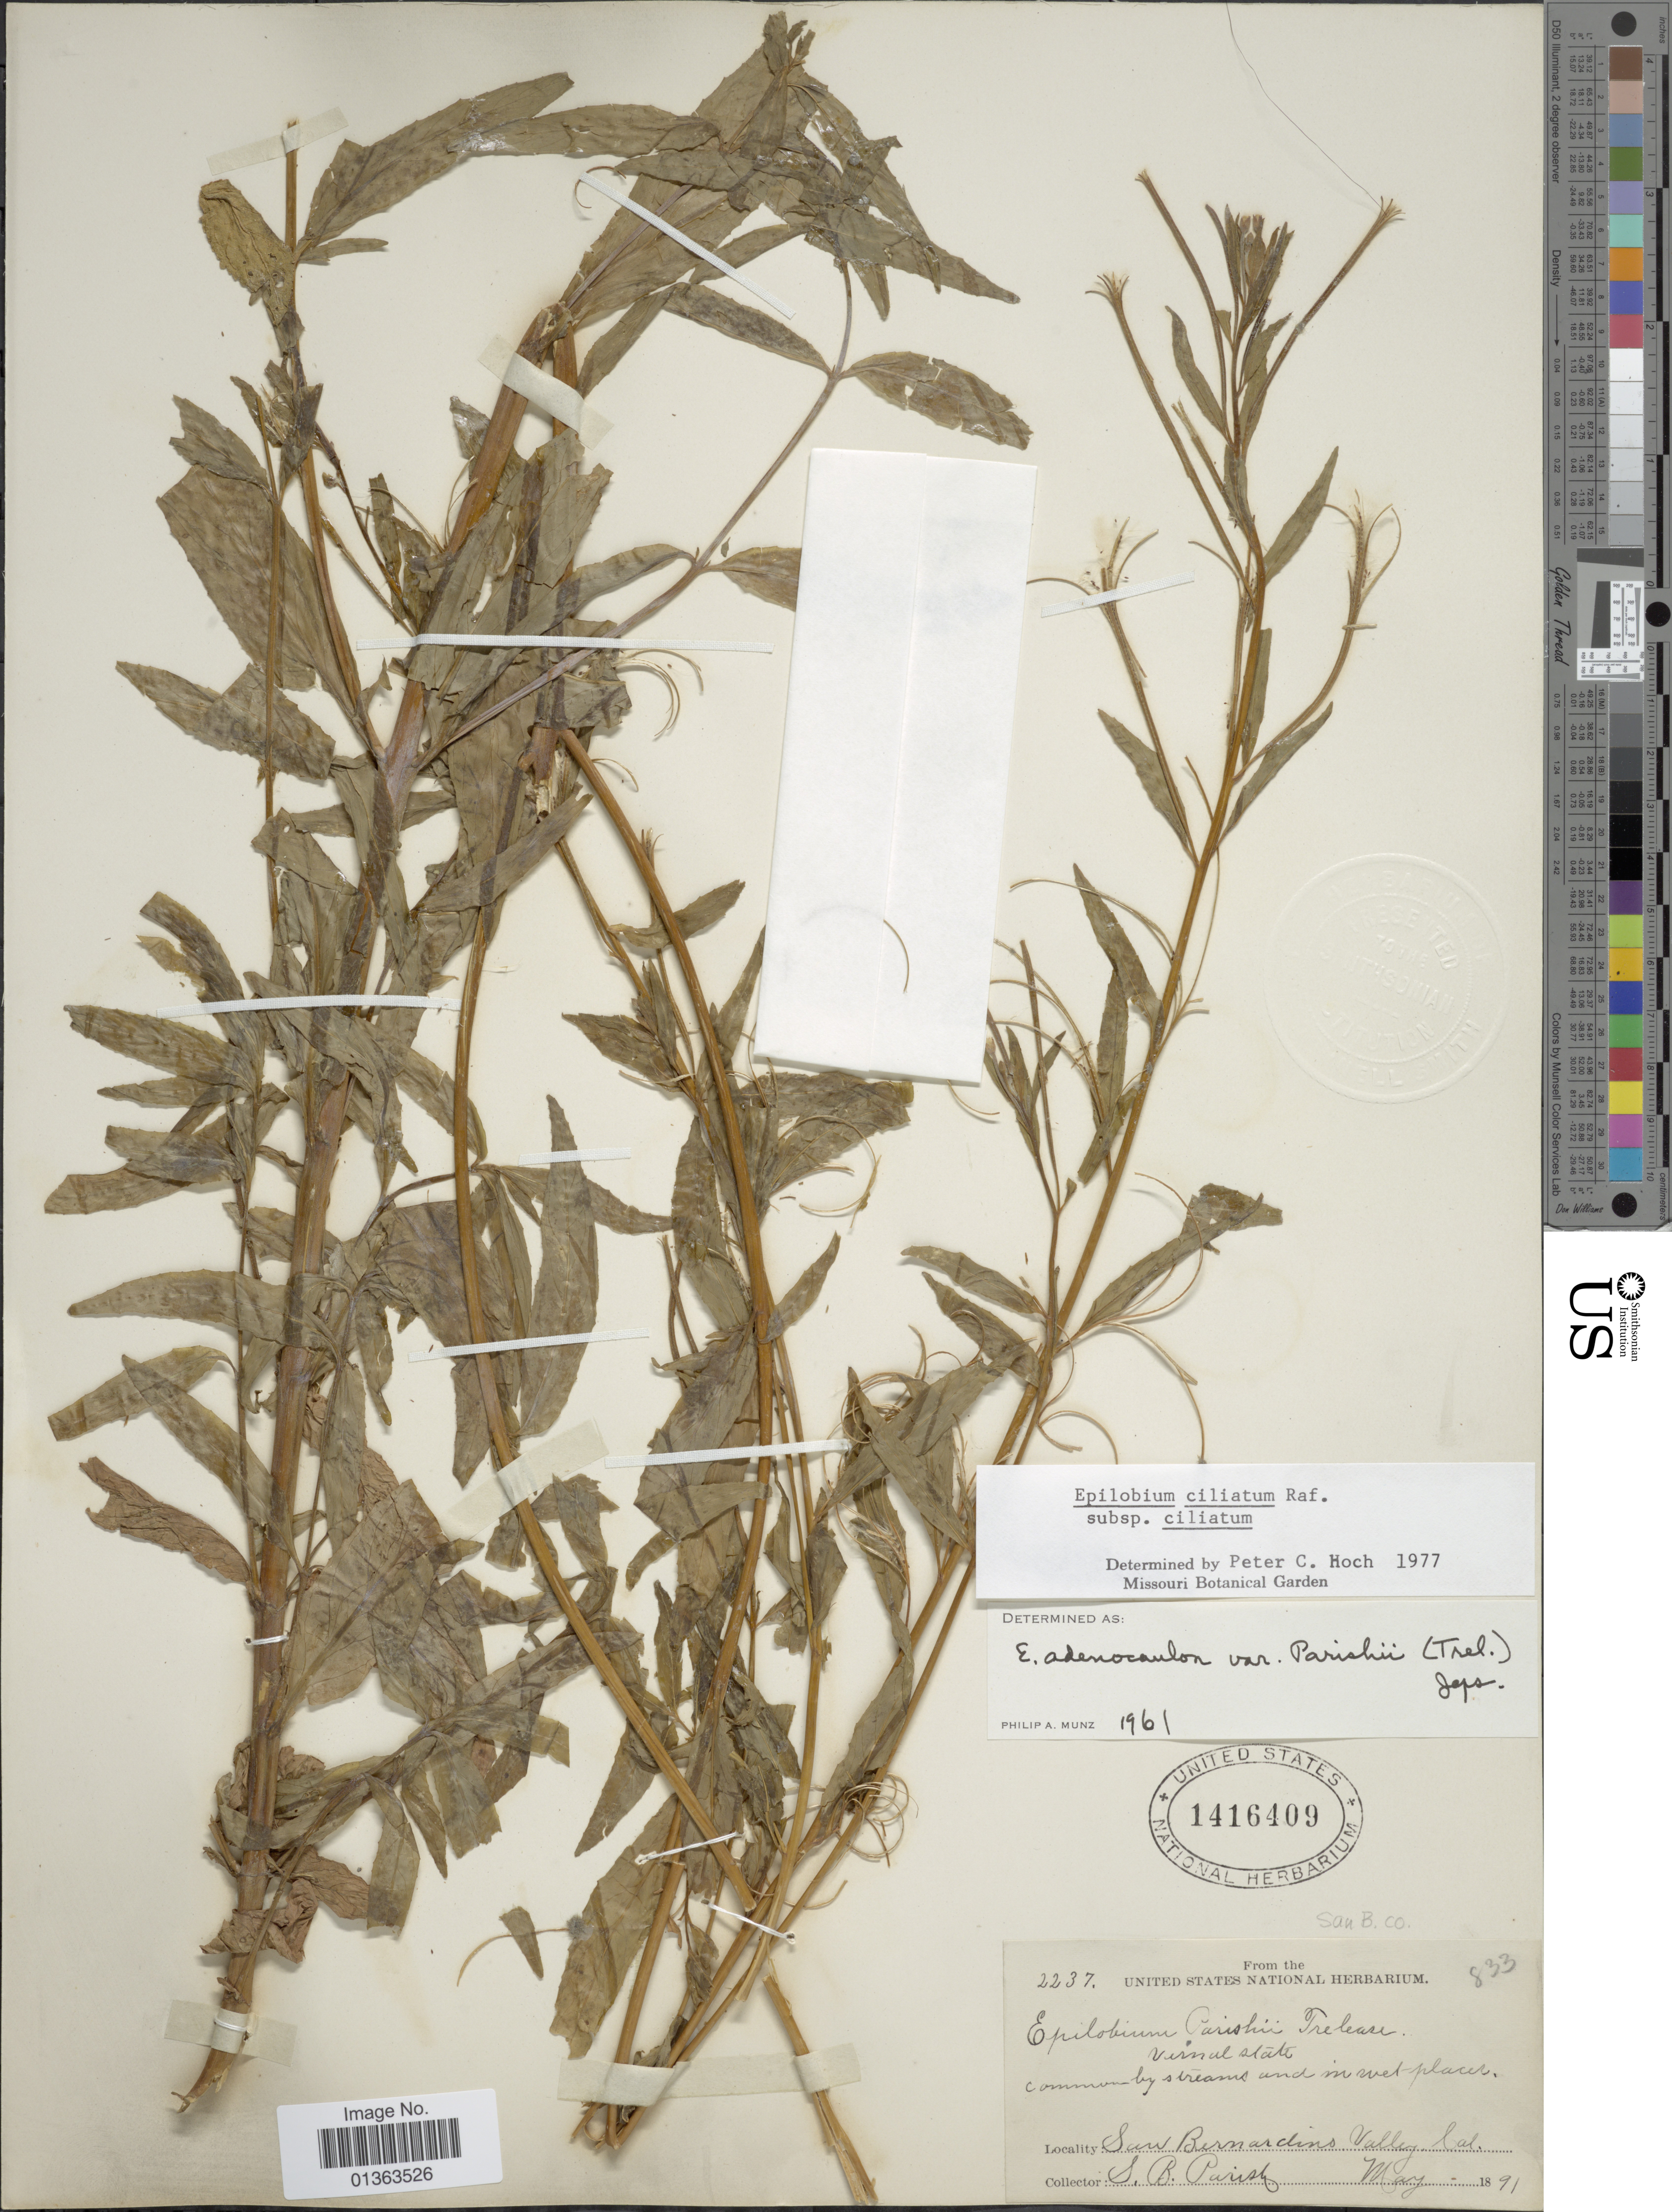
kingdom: Plantae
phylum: Tracheophyta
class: Magnoliopsida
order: Myrtales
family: Onagraceae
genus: Epilobium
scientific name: Epilobium ciliatum subsp. ciliatum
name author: Raf.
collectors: S. B. Parish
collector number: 2237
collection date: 1891-05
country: United States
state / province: California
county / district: San Bernardino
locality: San Bernardino Valley.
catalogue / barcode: US 1416409